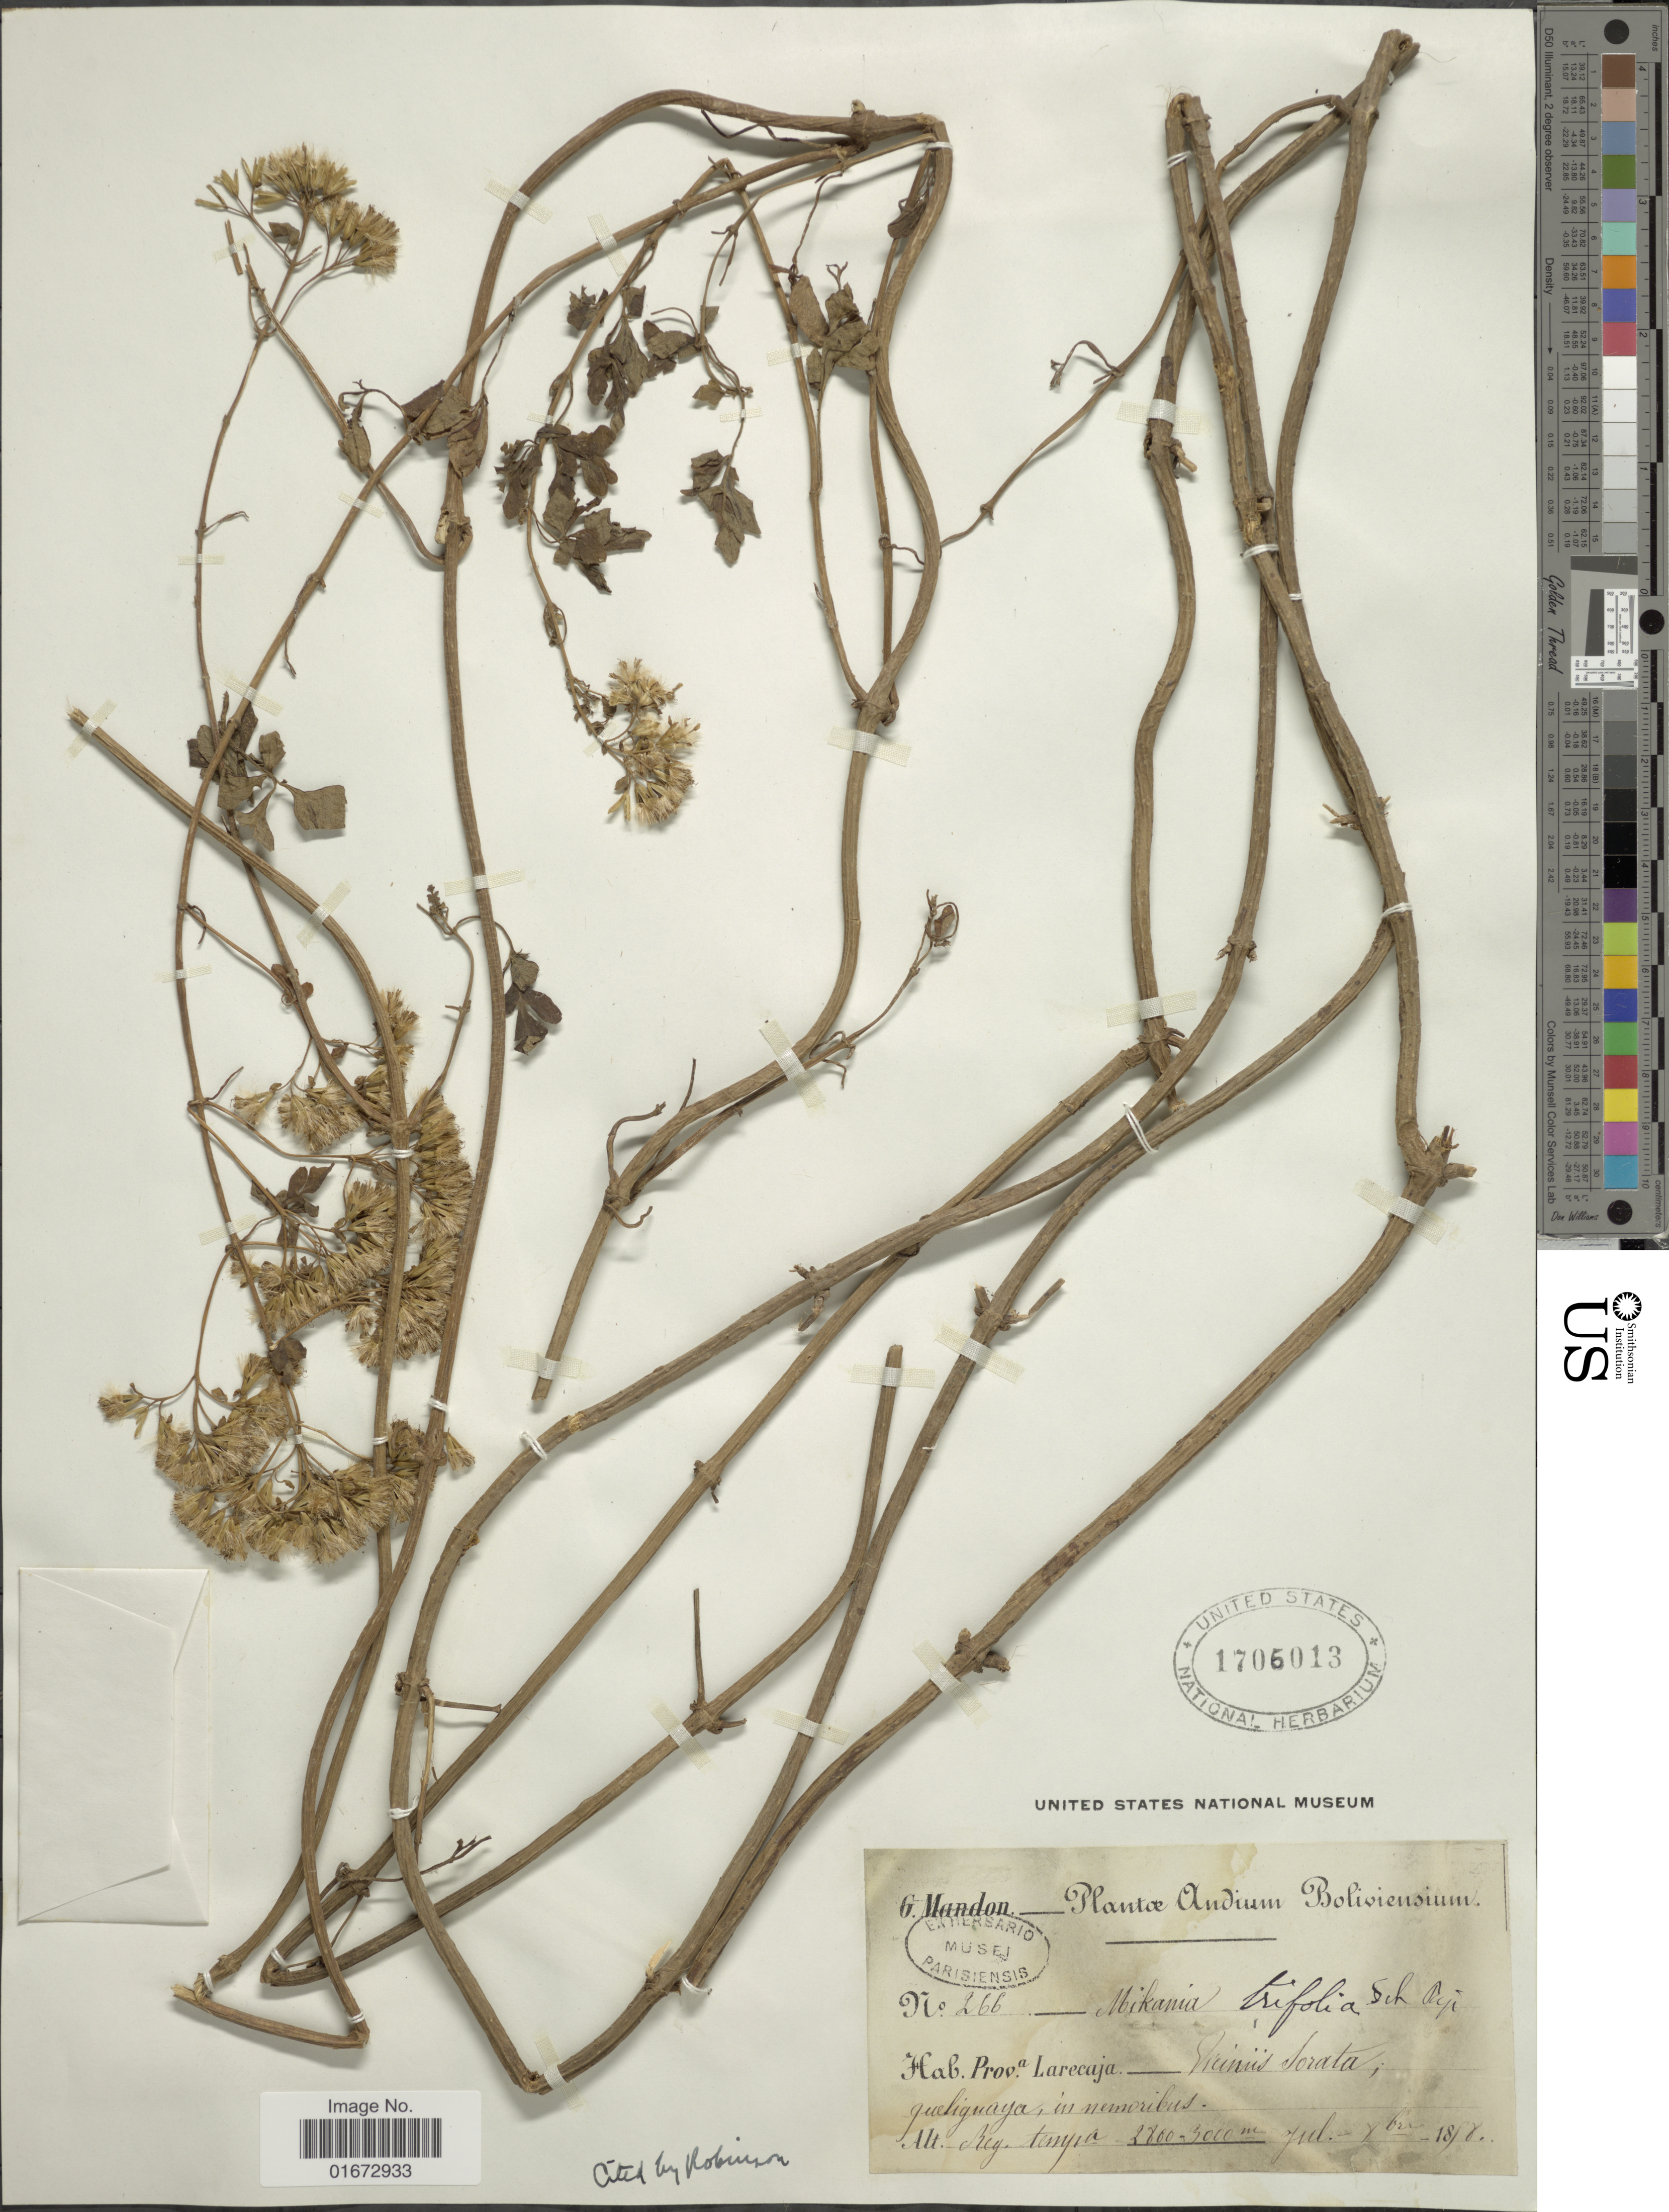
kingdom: Plantae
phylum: Tracheophyta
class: Magnoliopsida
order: Asterales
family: Asteraceae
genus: Mikania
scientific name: Mikania trifolia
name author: (Rusby) B.L. Rob.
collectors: G. Mandon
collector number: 266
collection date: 1858-07-08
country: Bolivia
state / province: La Páz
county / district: Larecaja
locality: Prov. a Larecaja - Viciniis Sorata, queliguaya, in nemoribus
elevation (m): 3000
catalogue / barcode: US 1705013